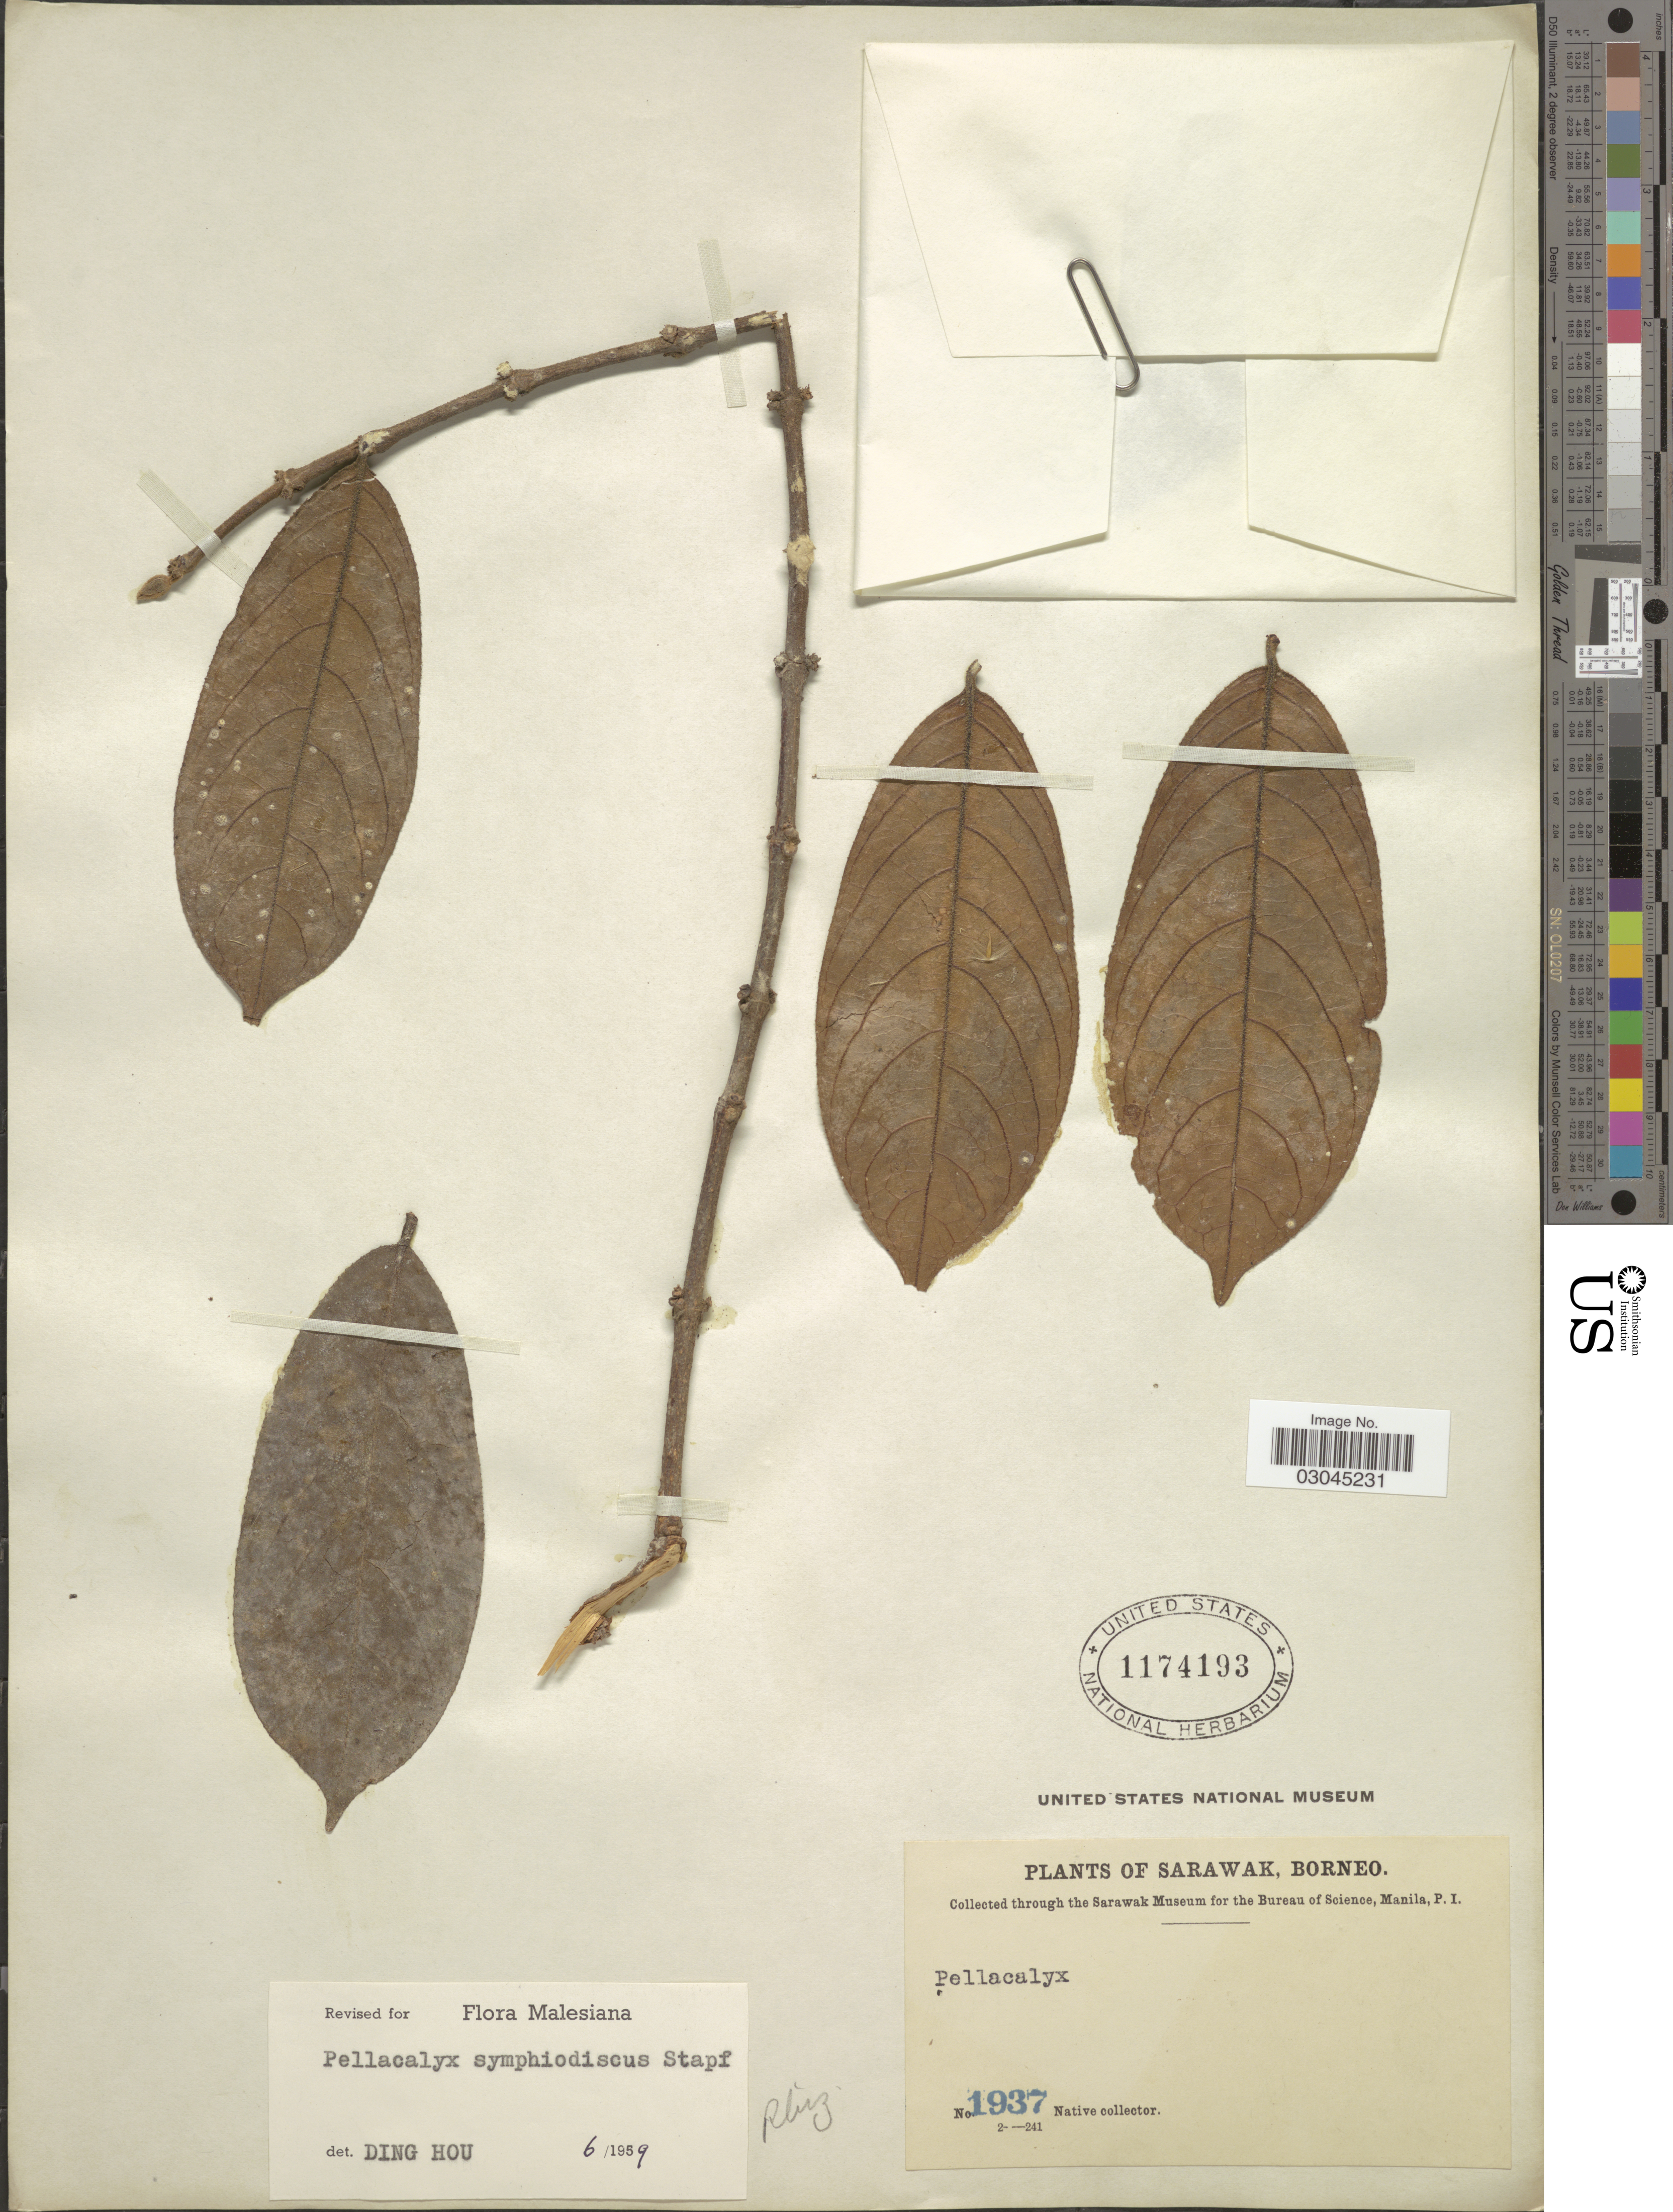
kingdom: Plantae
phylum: Tracheophyta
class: Magnoliopsida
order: Malpighiales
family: Rhizophoraceae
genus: Pellacalyx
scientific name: Pellacalyx symphiodiscus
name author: Stapf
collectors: Native collector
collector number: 1937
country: Malaysia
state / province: Sarawak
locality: Borneo.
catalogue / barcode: US 1174193